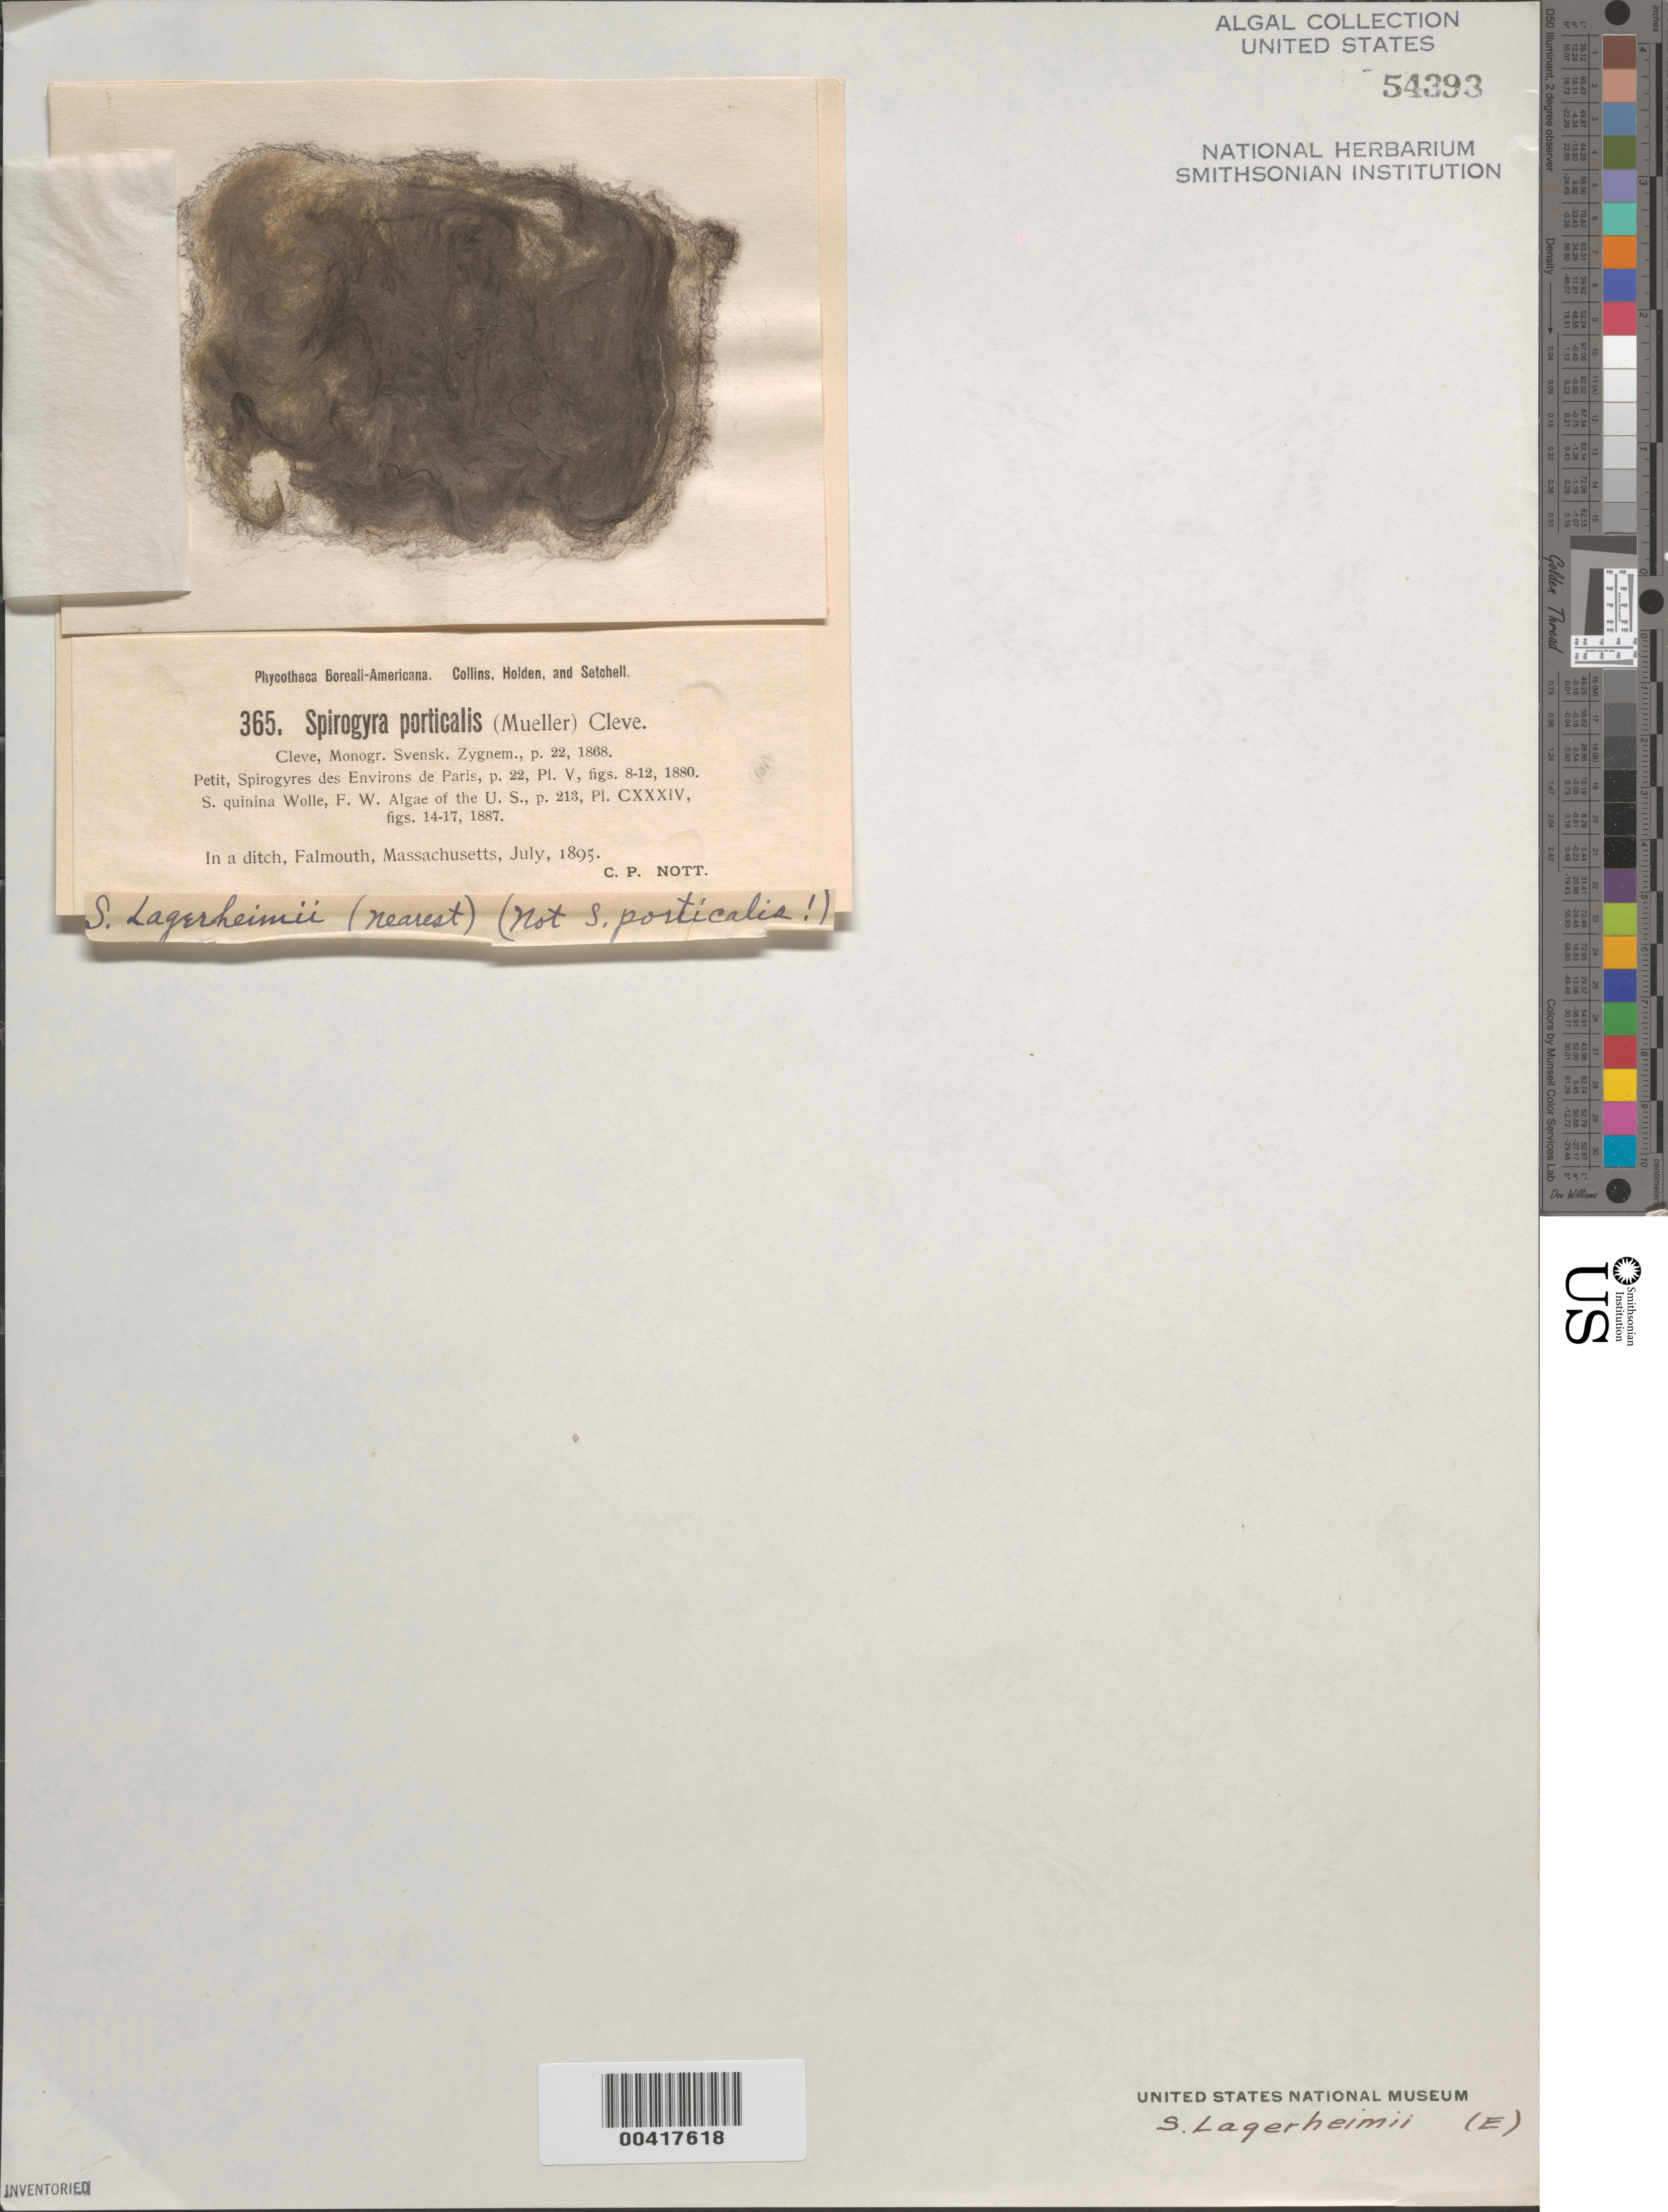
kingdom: Plantae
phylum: Charophyta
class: Zygnematophyceae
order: Zygnematales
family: Zygnemataceae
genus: Spirogyra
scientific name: Spirogyra lagerheimii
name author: Wittr.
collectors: C. Nott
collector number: PB-A 365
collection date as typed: Jul 1895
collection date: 1895-07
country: United States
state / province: Massachusetts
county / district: Barnstable County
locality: Falmouth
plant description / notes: Collins, Holden & Setchell, Phycotheca Boreali-Americana, as Spirogyra porticalis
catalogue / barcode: US 54393